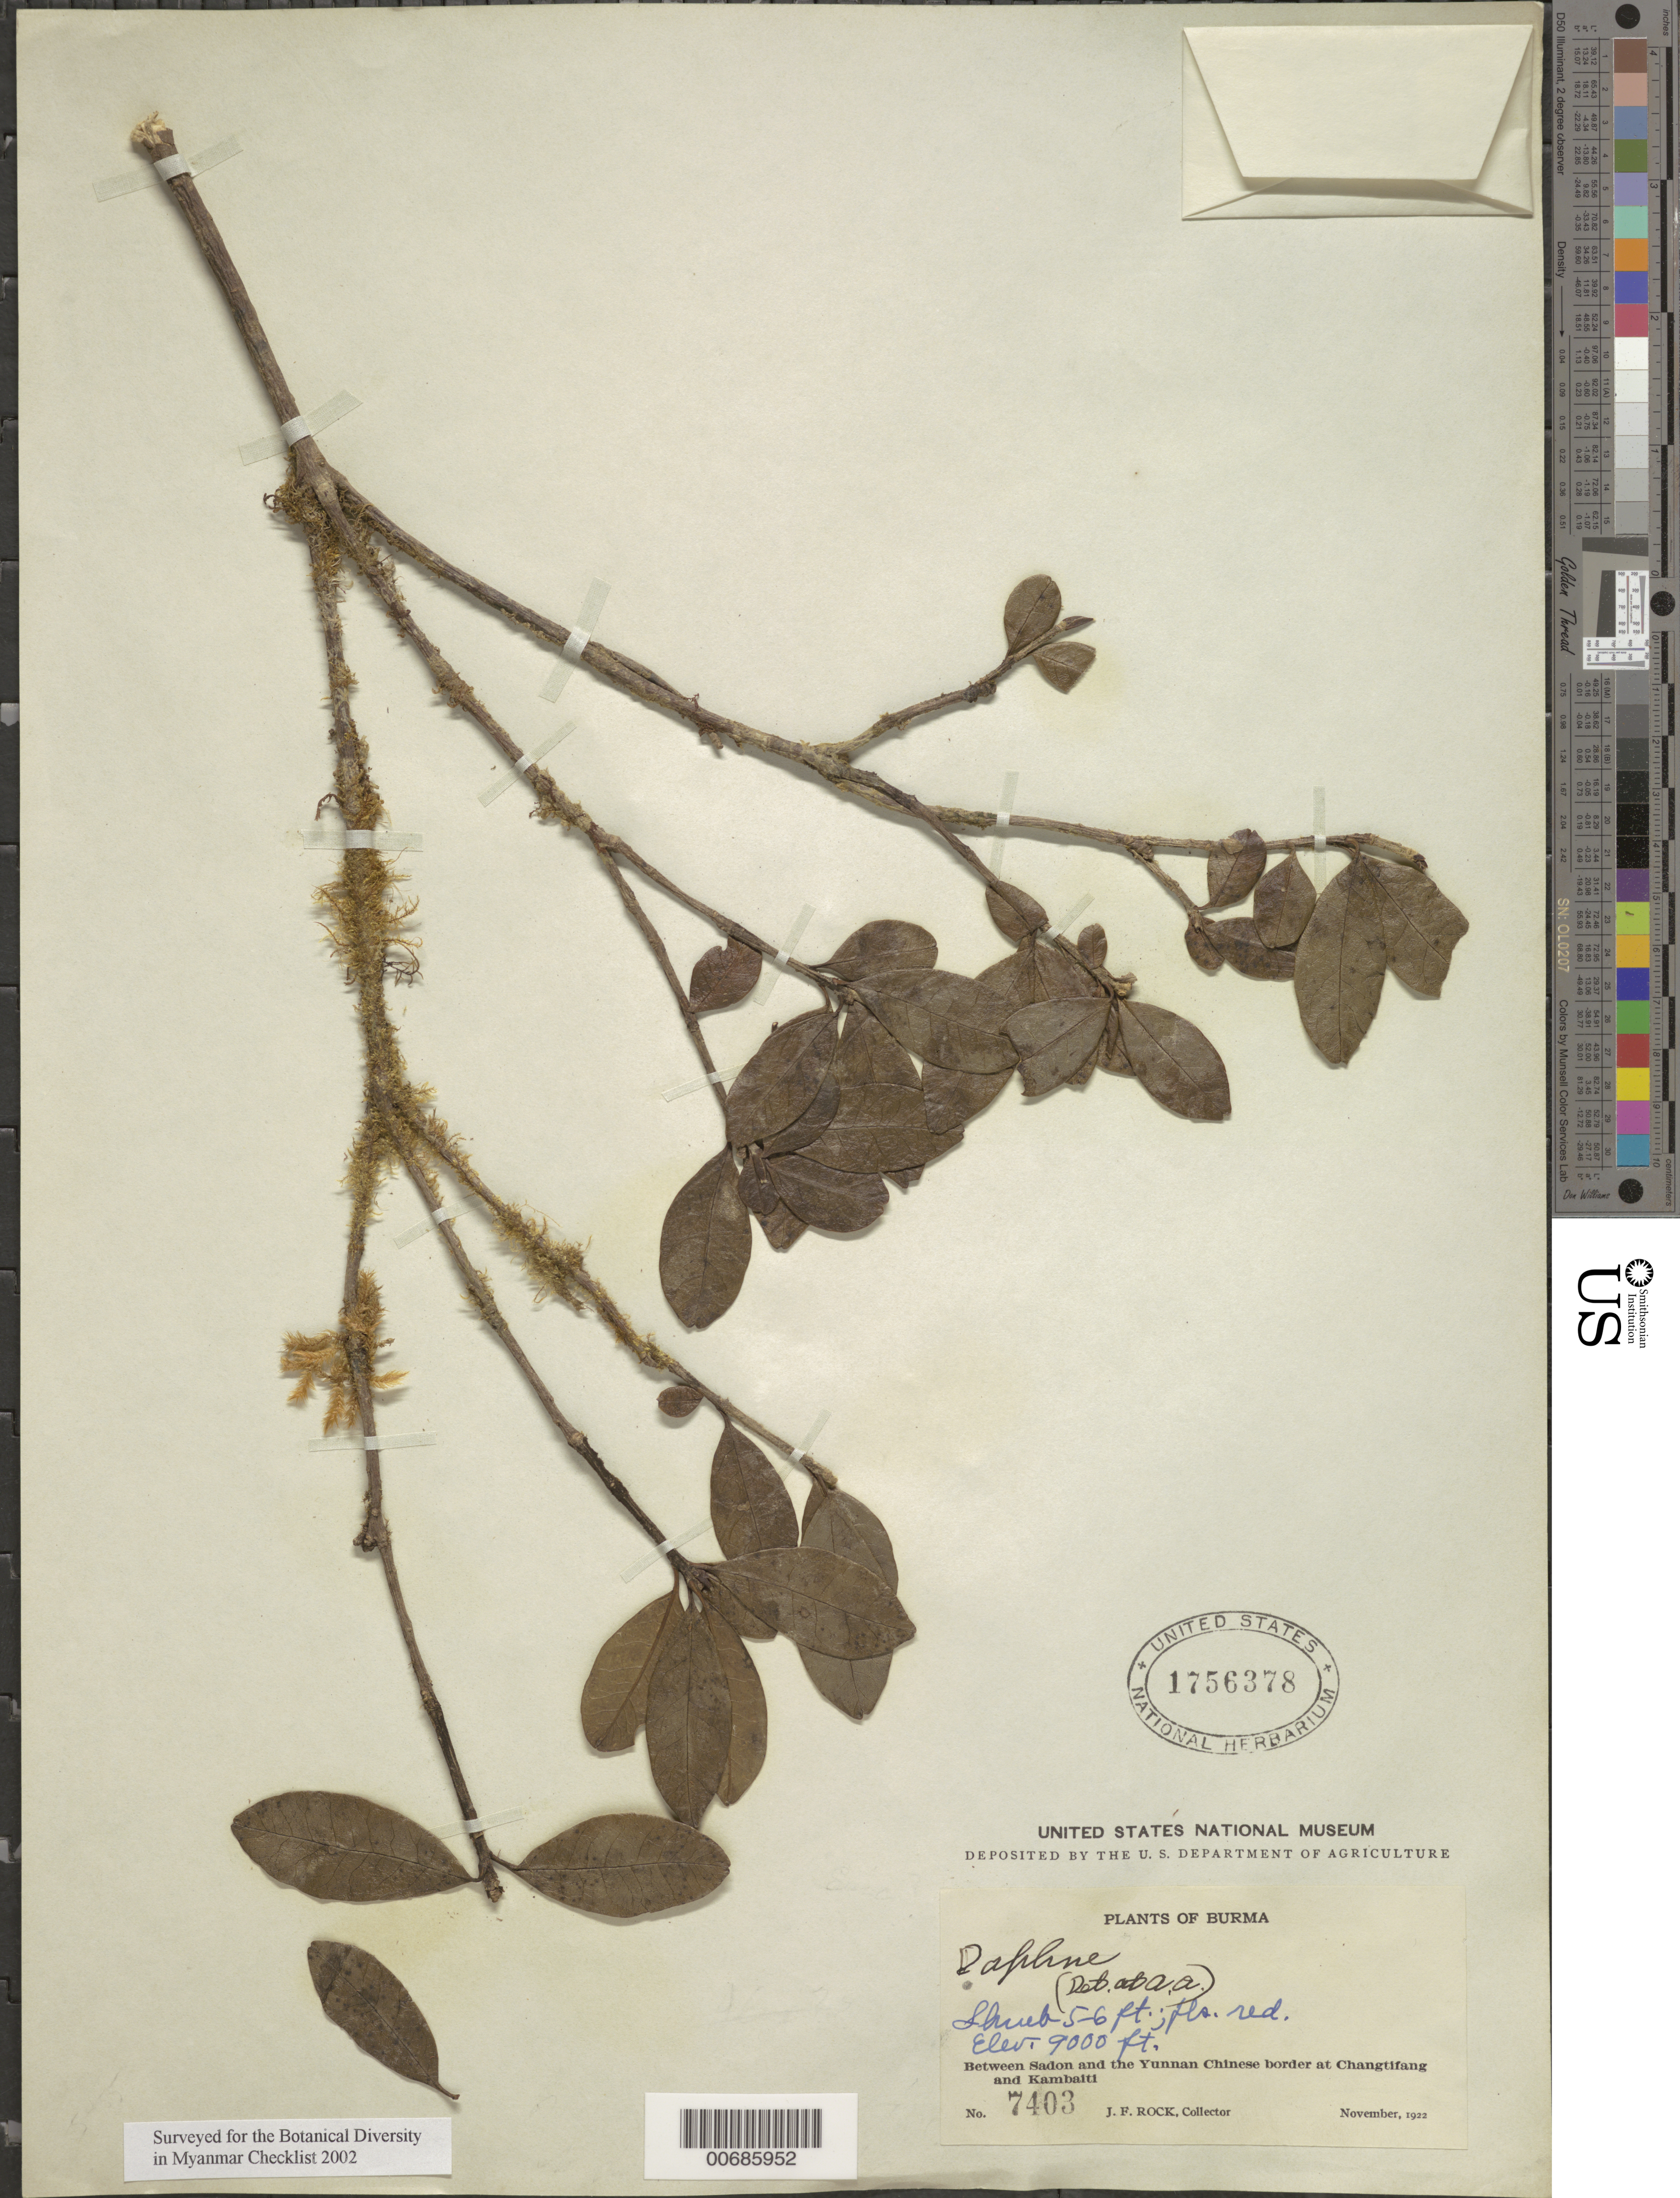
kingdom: Plantae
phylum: Tracheophyta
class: Magnoliopsida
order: Malvales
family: Thymelaeaceae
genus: Daphne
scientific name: Daphne sp.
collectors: J. F. Rock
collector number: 7403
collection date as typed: Nov 1922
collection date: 1922-11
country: Myanmar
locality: Betw. Sadon and Yunnan Chinese border at Changtifang and Kambaiti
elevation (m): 2743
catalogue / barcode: US 1756378